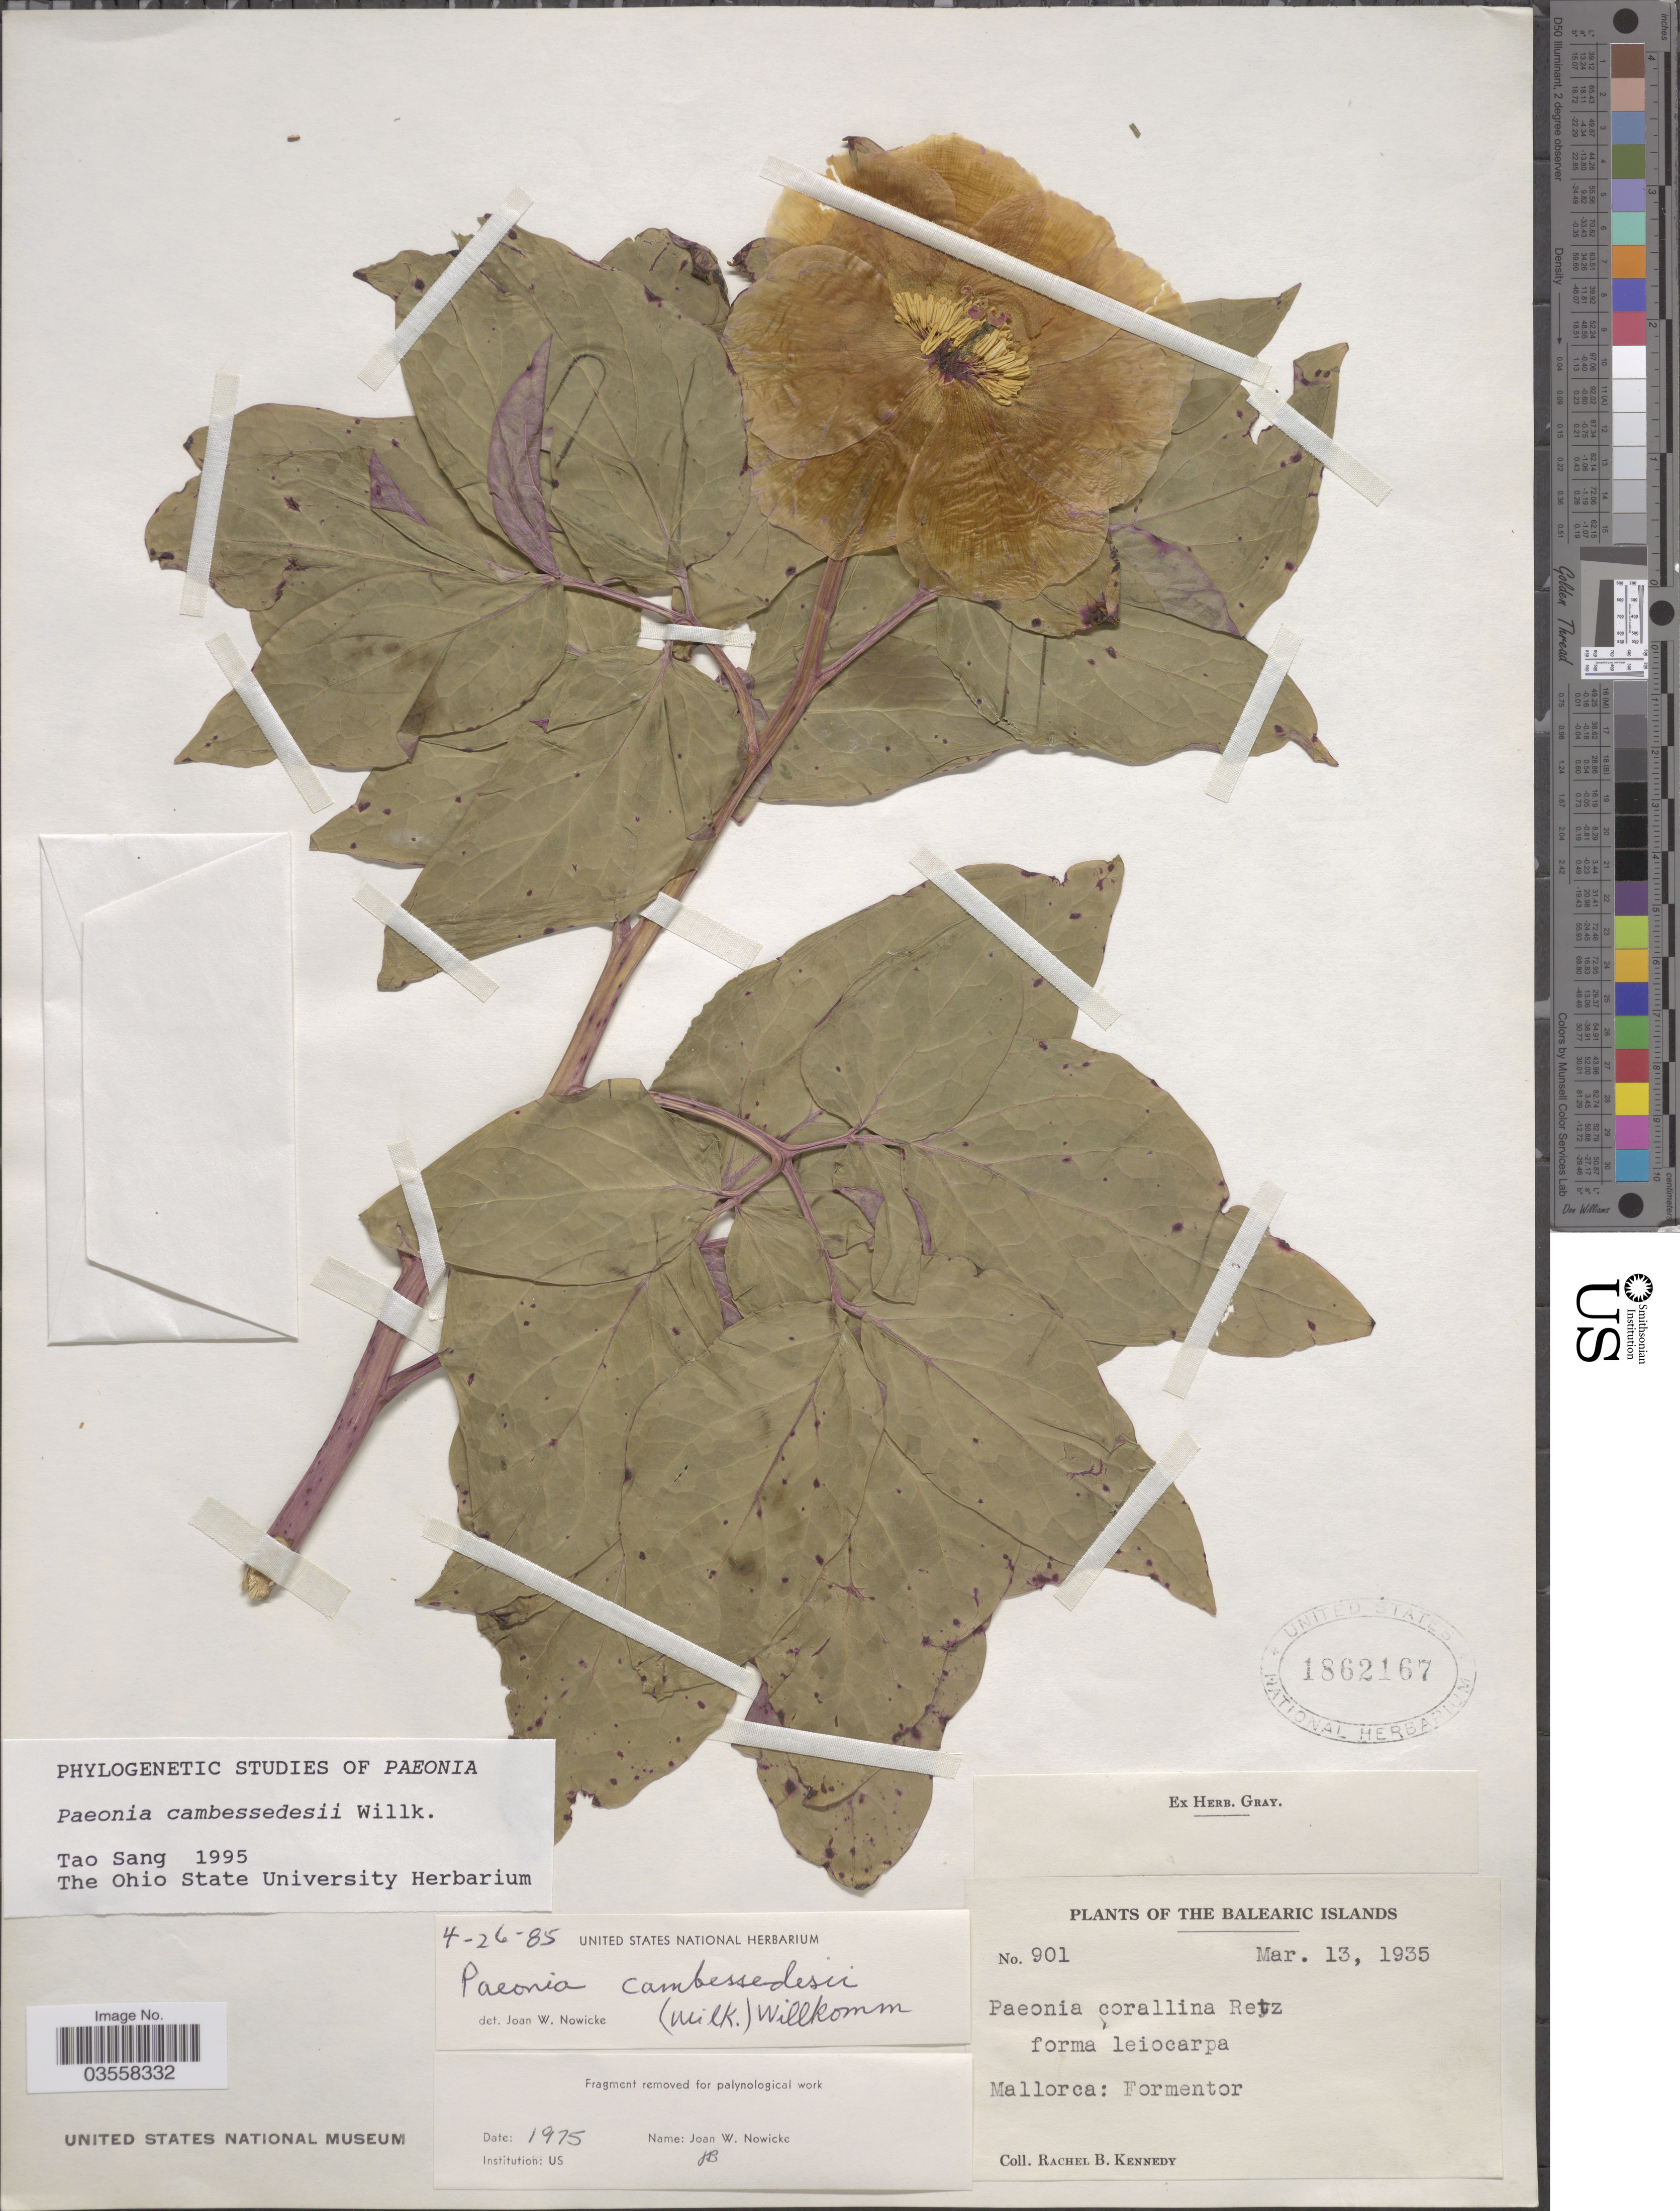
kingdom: Plantae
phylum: Tracheophyta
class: Magnoliopsida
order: Saxifragales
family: Paeoniaceae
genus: Paeonia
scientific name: Paeonia cambessedesii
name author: (Willk.) Willk.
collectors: Kennedy, R.B.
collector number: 901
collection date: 1935-03-13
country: Spain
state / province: Islas Baleares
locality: The Balearic Islands. Mallorca: Formentor.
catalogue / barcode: US 1862167